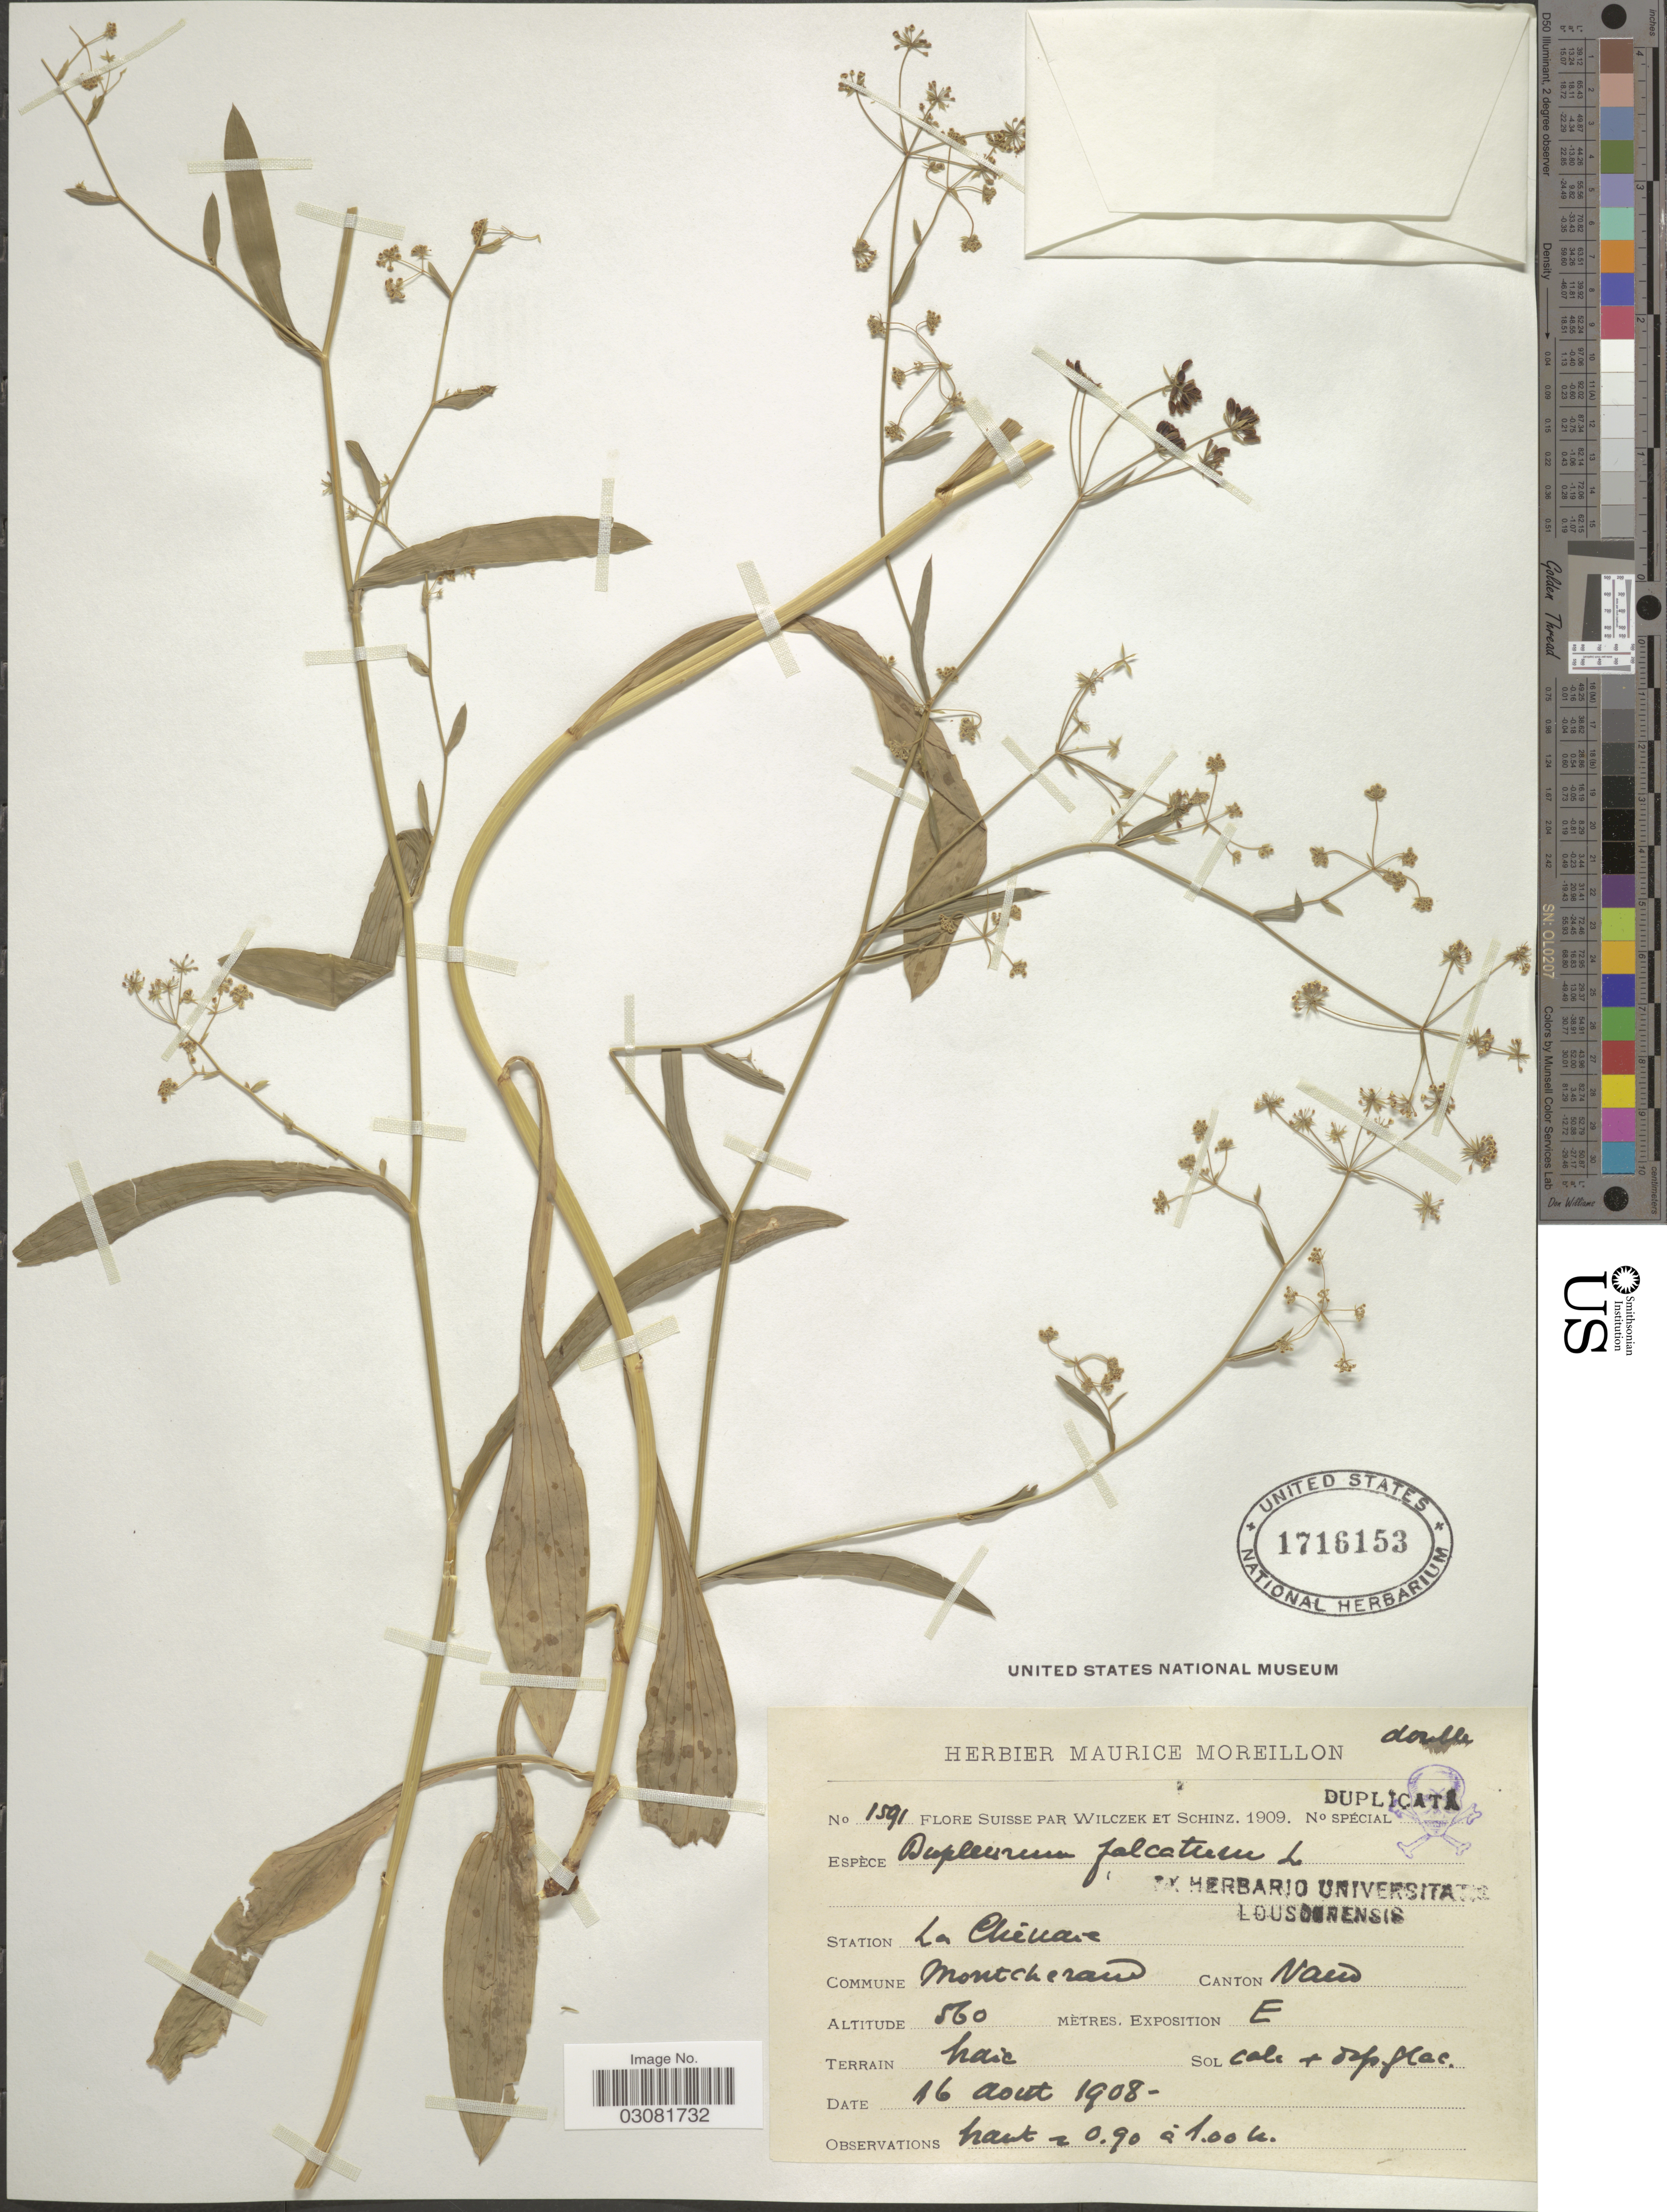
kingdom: Plantae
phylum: Tracheophyta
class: Magnoliopsida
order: Apiales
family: Apiaceae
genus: Bupleurum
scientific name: Bupleurum falcatum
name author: L.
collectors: Wilczek & -. Schinz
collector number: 1591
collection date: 1908-08-16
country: Switzerland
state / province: Vaud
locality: Suisse, Station La Chénaie, Commune Montcherand.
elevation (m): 560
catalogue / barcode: US 1716153